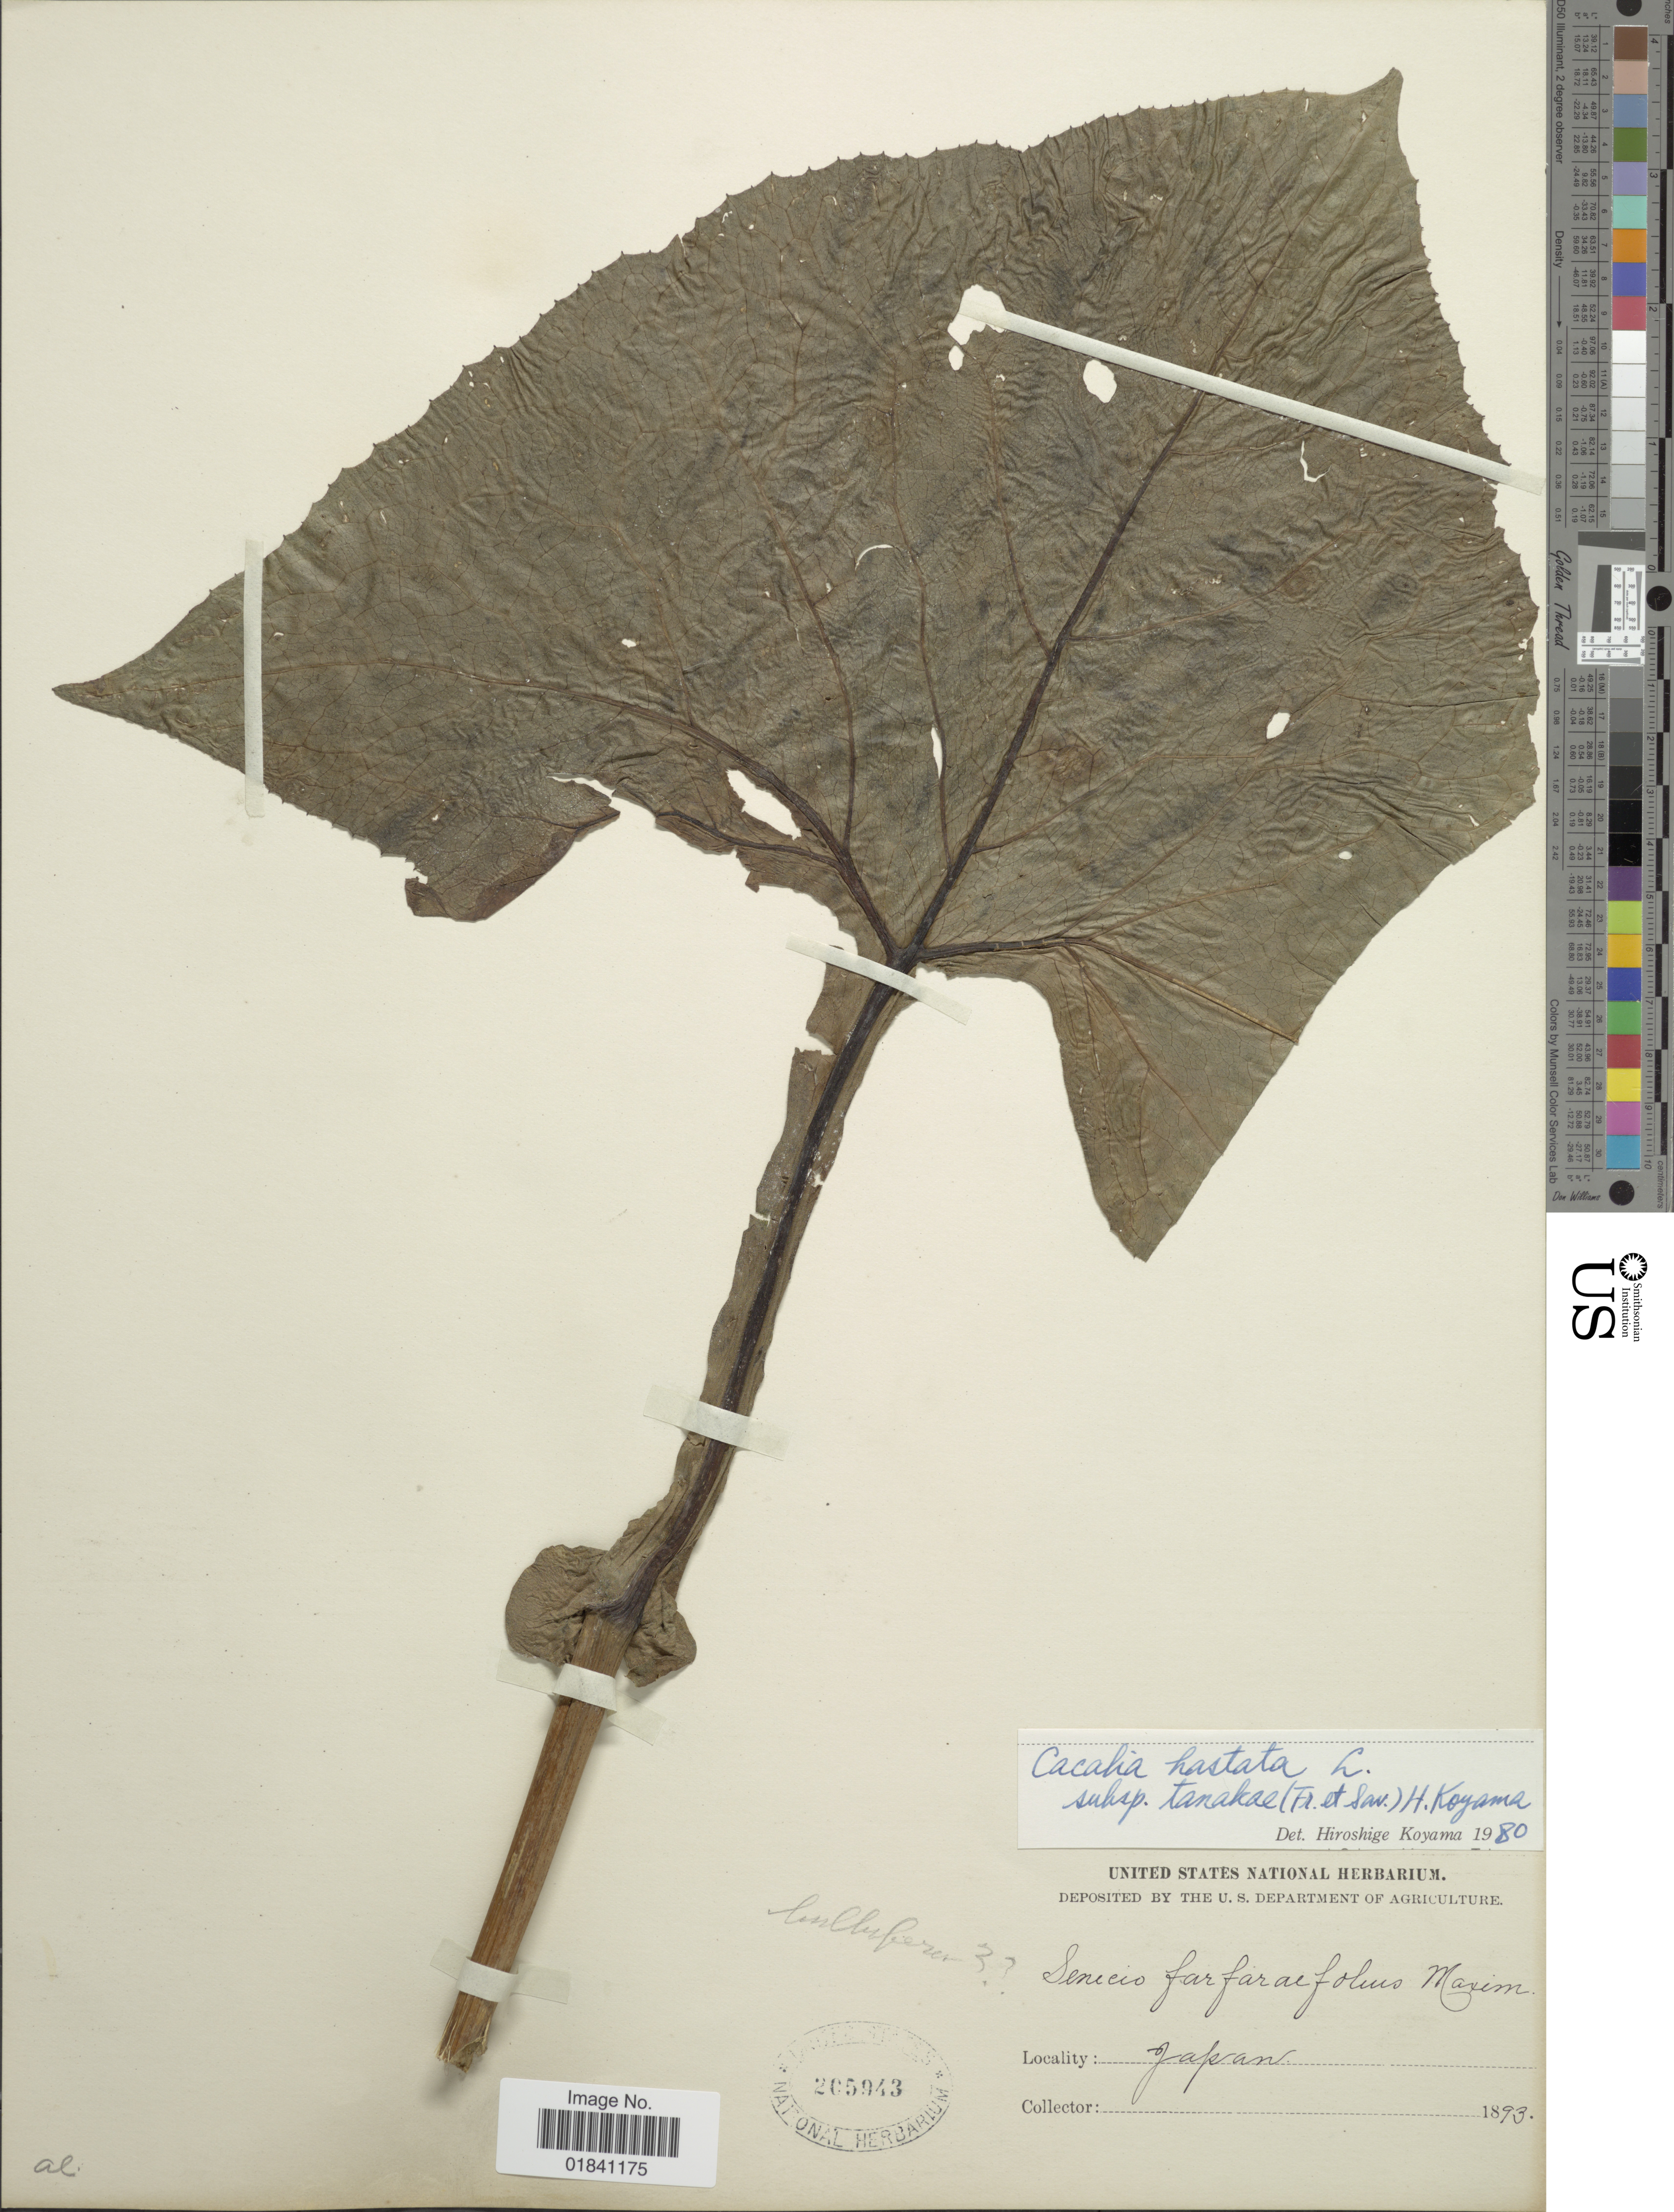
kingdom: Plantae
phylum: Tracheophyta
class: Magnoliopsida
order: Asterales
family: Asteraceae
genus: Senecio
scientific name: Senecio farfarifolius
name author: Boiss. & Kotschy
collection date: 1893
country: Japan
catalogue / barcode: US 205943